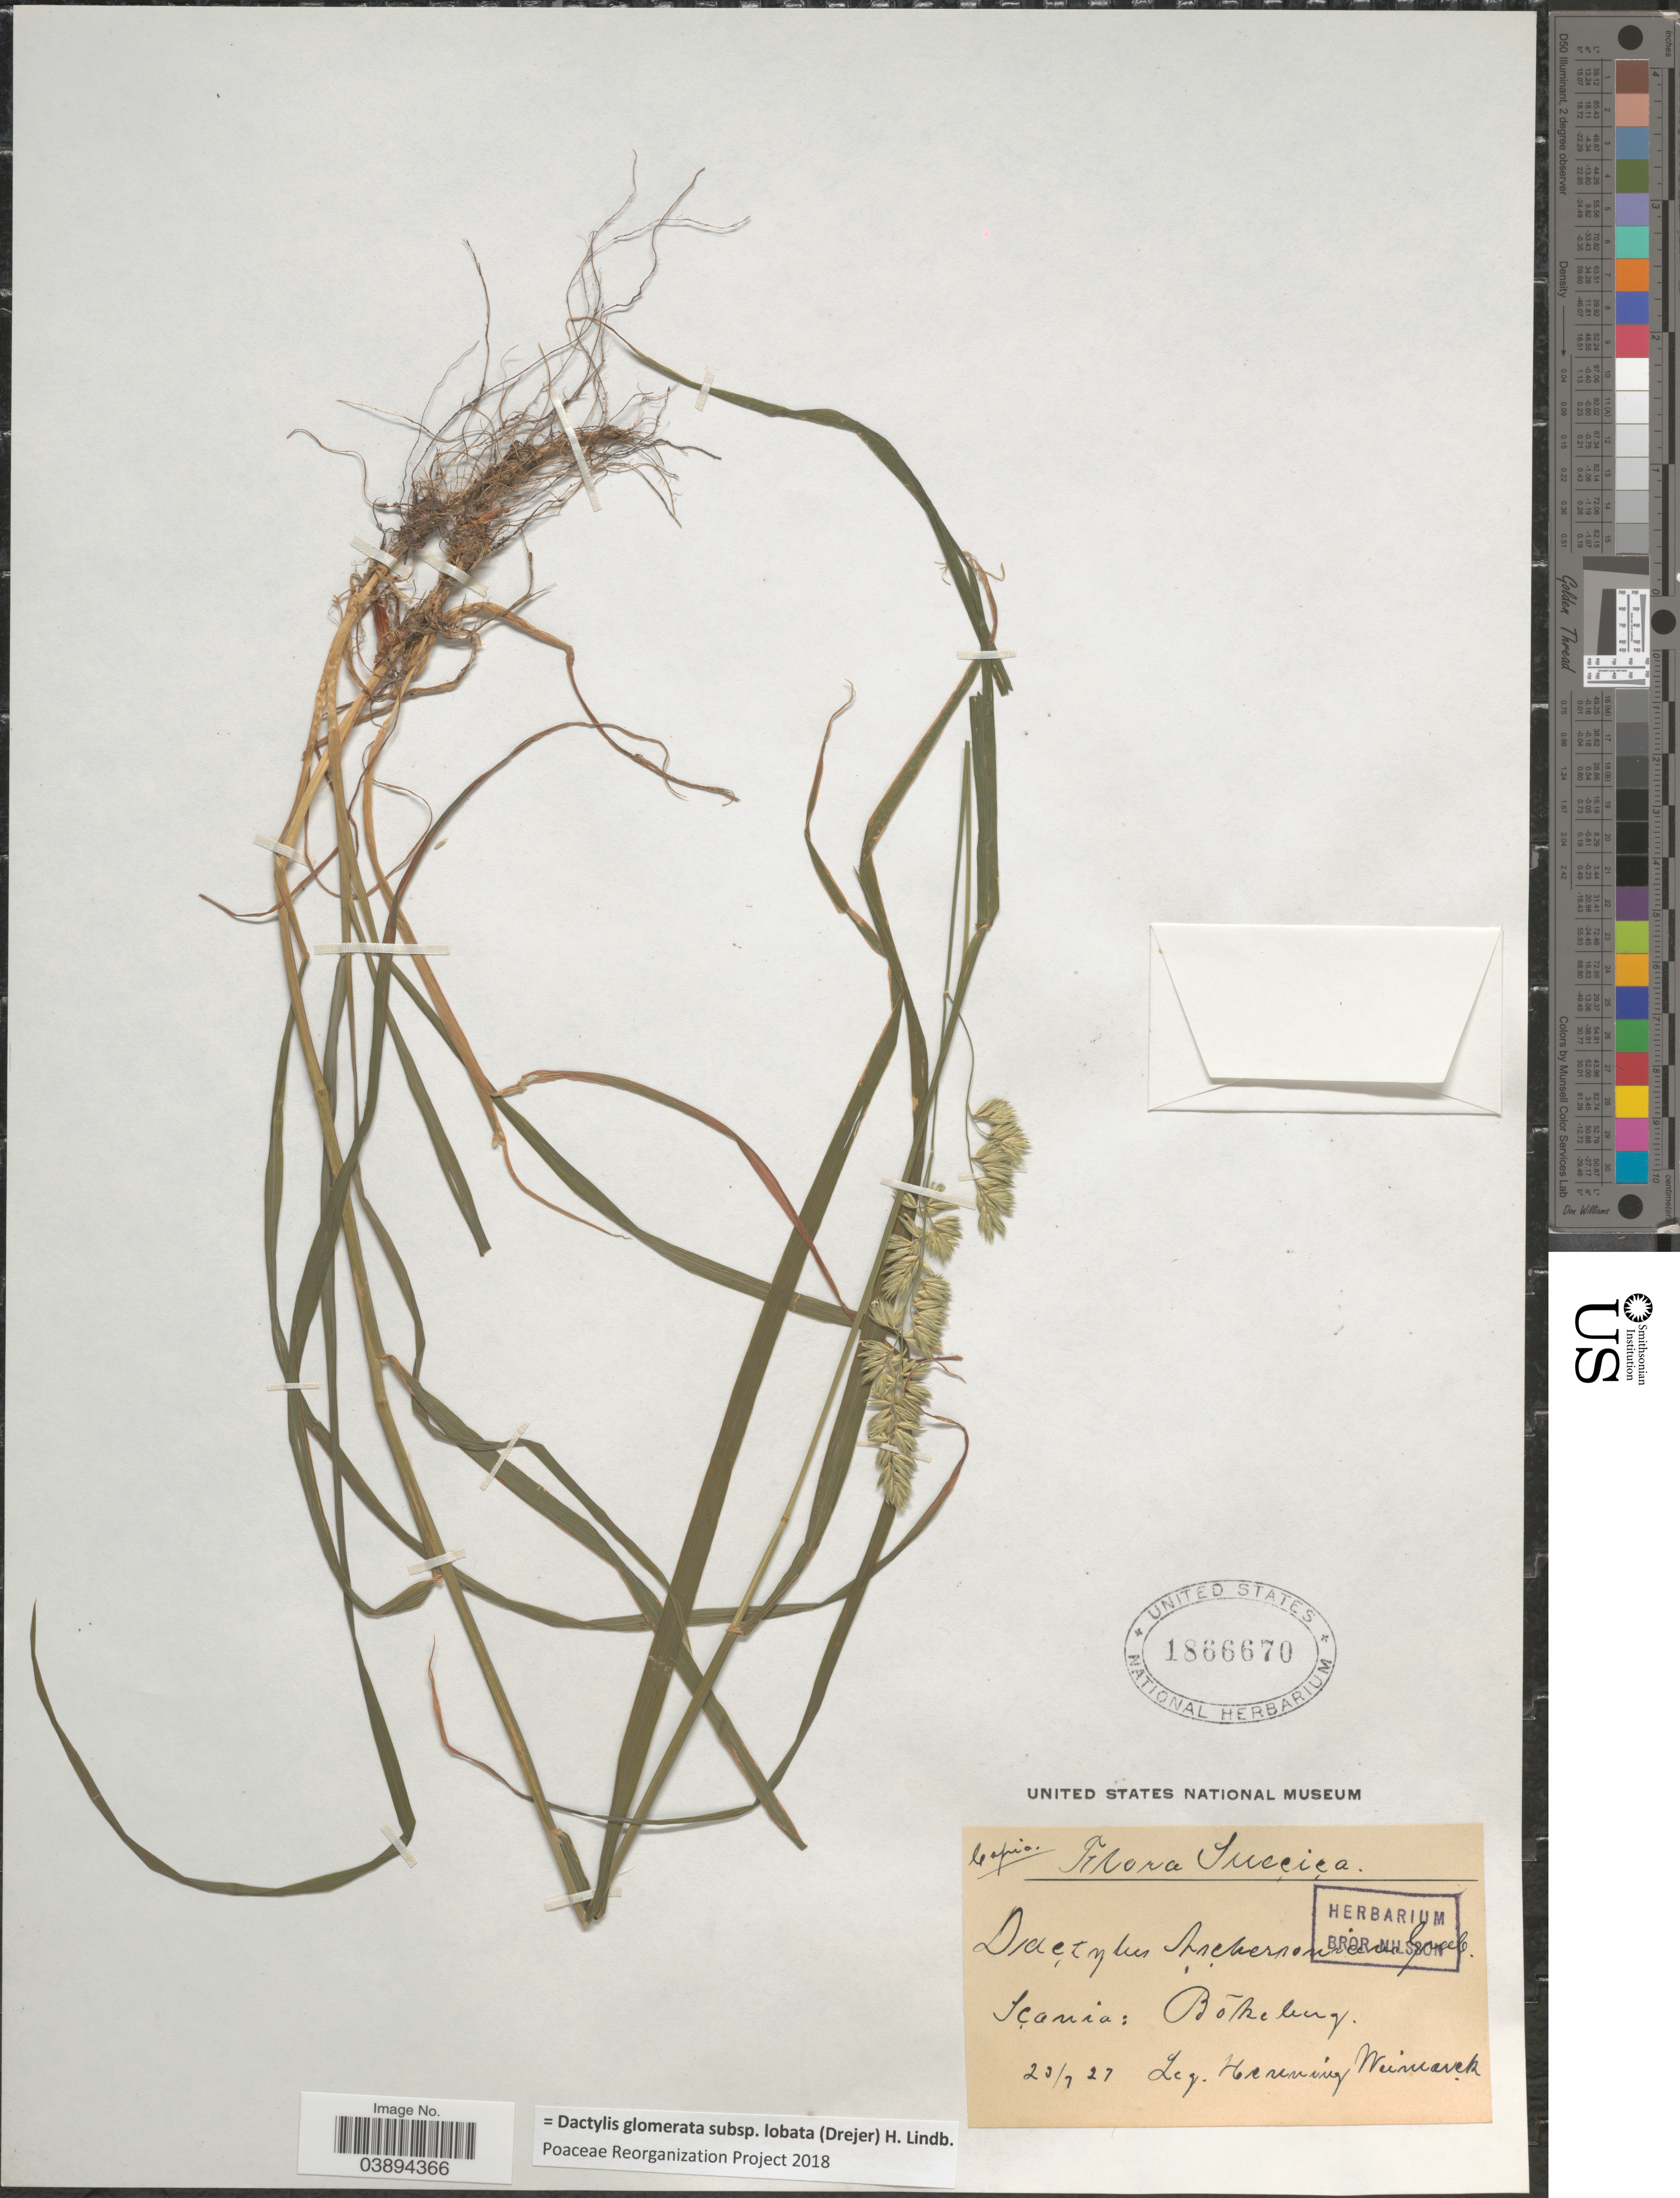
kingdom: Plantae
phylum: Tracheophyta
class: Liliopsida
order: Poales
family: Poaceae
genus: Dactylis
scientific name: Dactylis glomerata subsp. lobata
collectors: H. Weimarck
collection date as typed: Transcribed d/m/y: 23/7/27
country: Sweden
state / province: Skåne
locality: Suecica. Scania: Bõkeburg.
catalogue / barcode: US 1866670